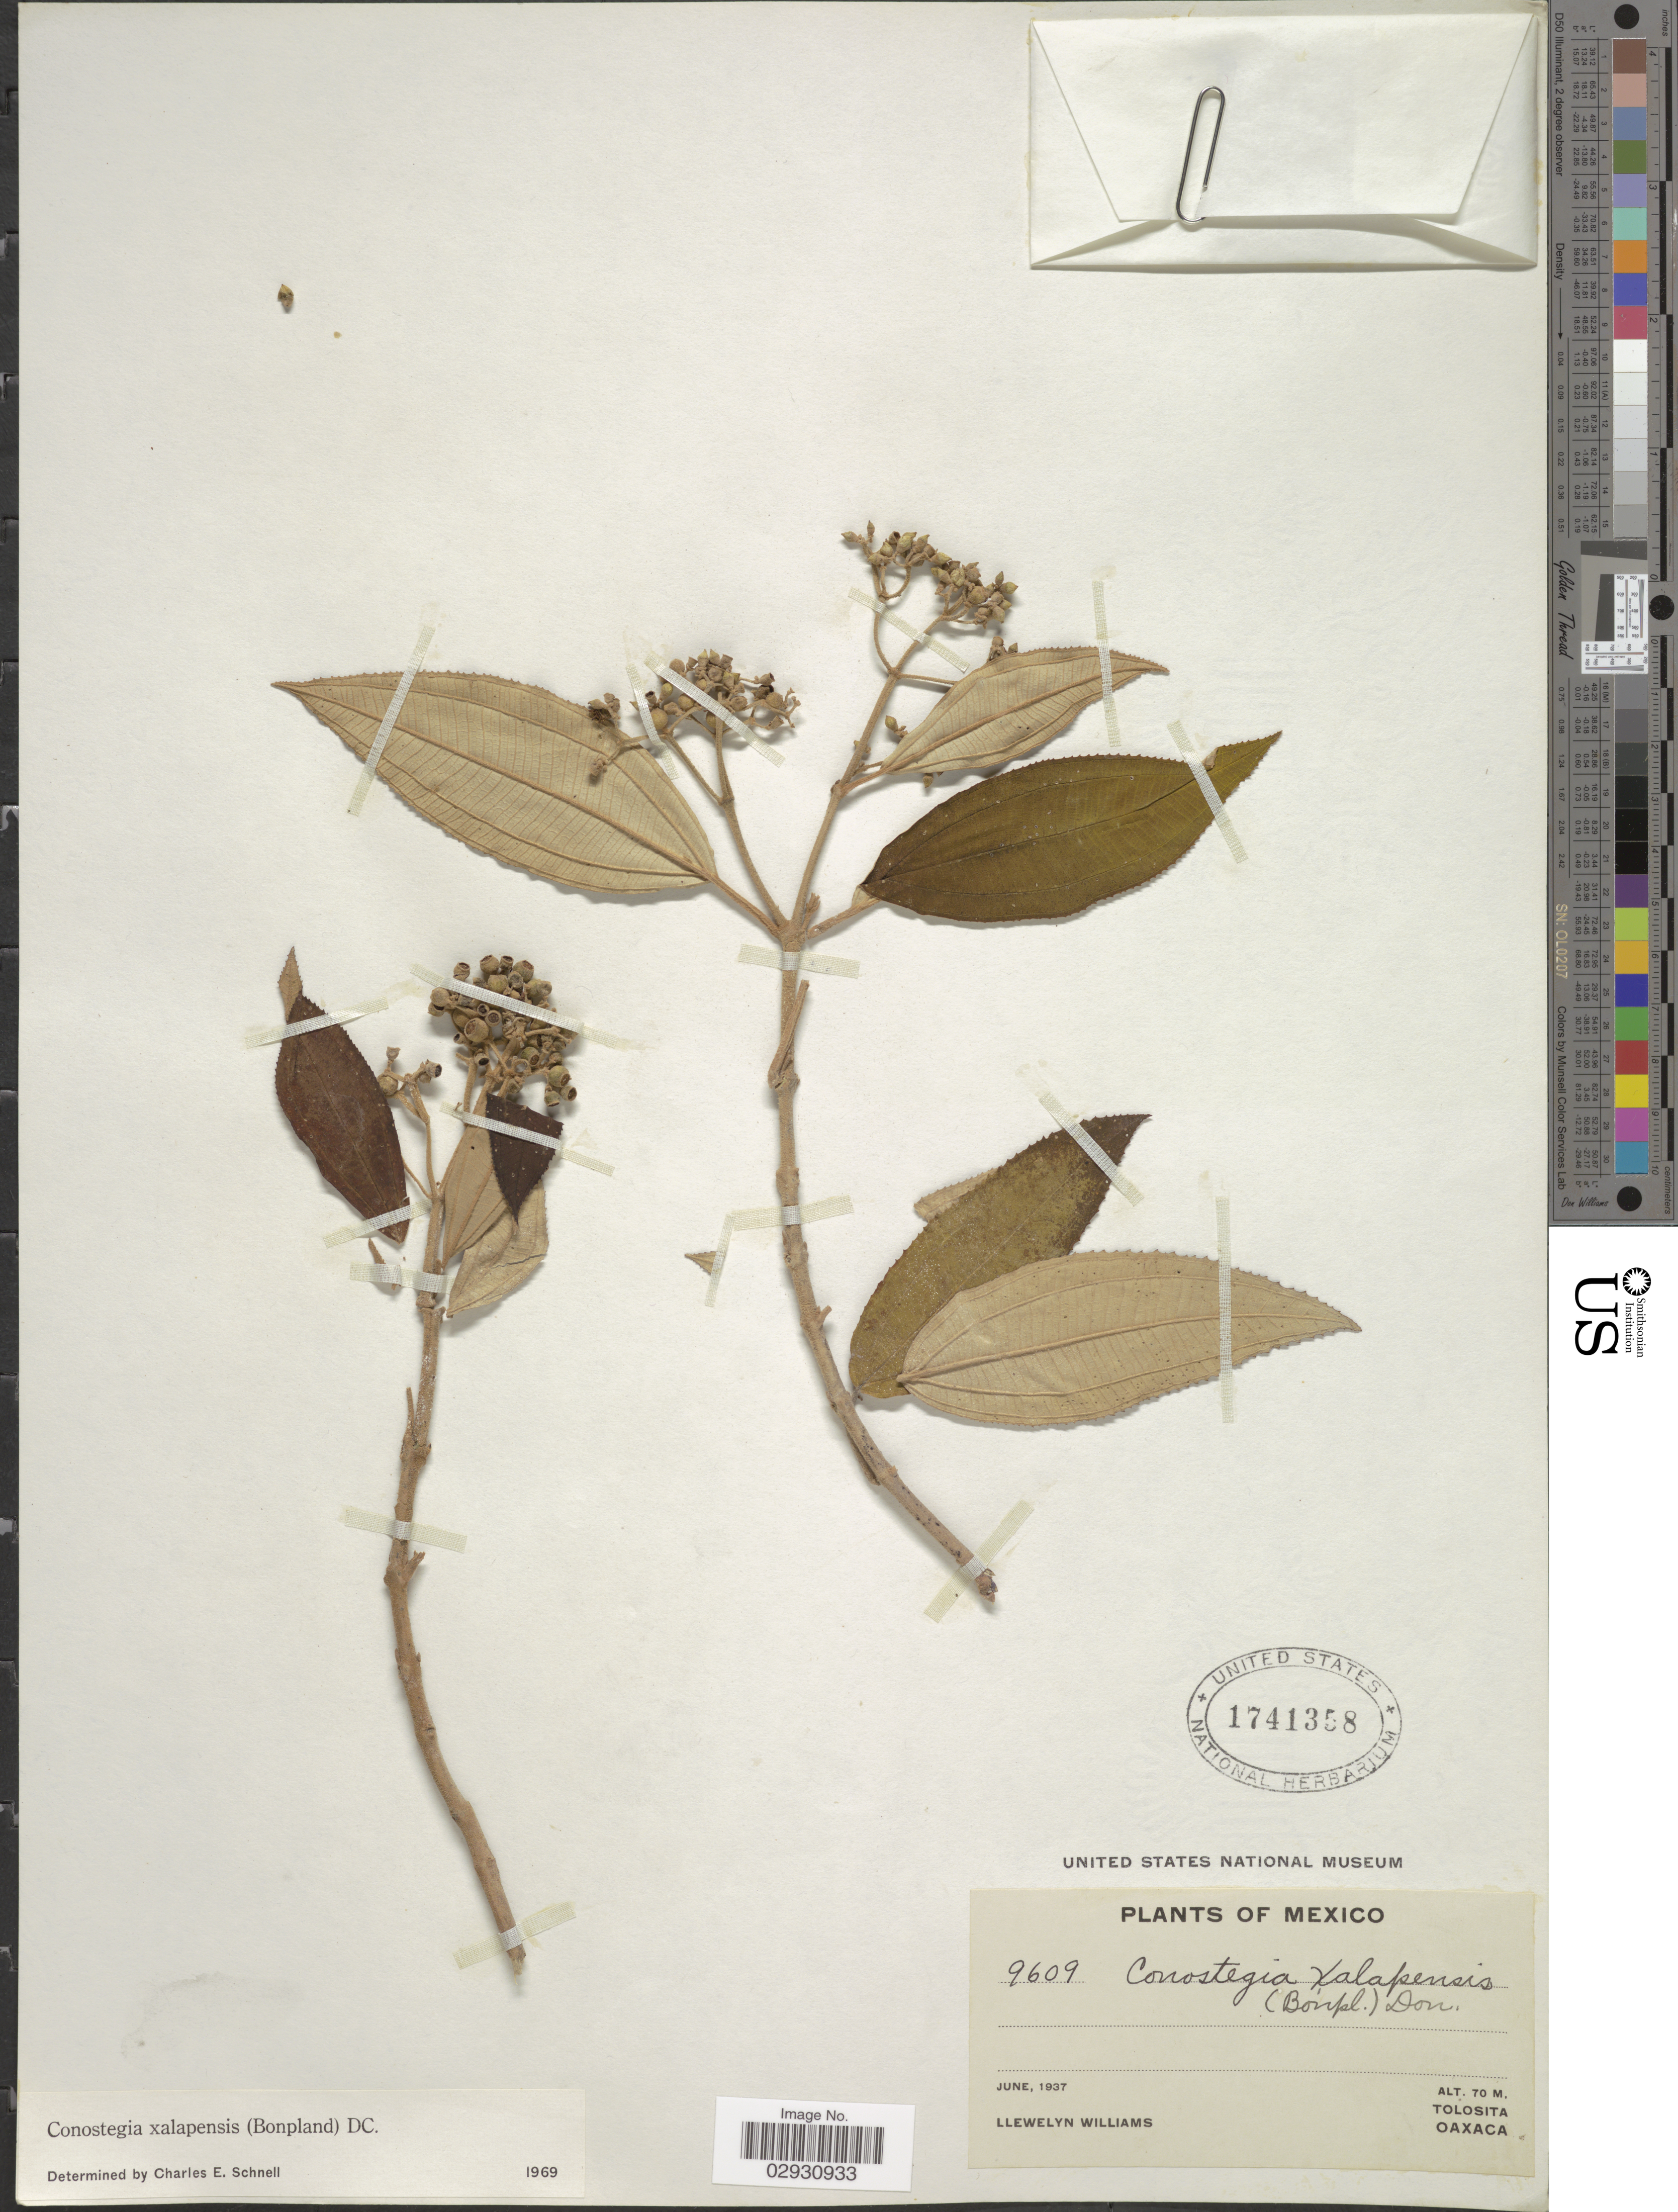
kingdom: Plantae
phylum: Tracheophyta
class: Magnoliopsida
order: Myrtales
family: Melastomataceae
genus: Conostegia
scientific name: Conostegia quadrangularis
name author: Schltdl. ex Steud.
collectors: Ll. Williams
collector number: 9609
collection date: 1937-06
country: Mexico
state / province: Oaxaca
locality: Tolosita.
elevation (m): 70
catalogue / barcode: US 1741358